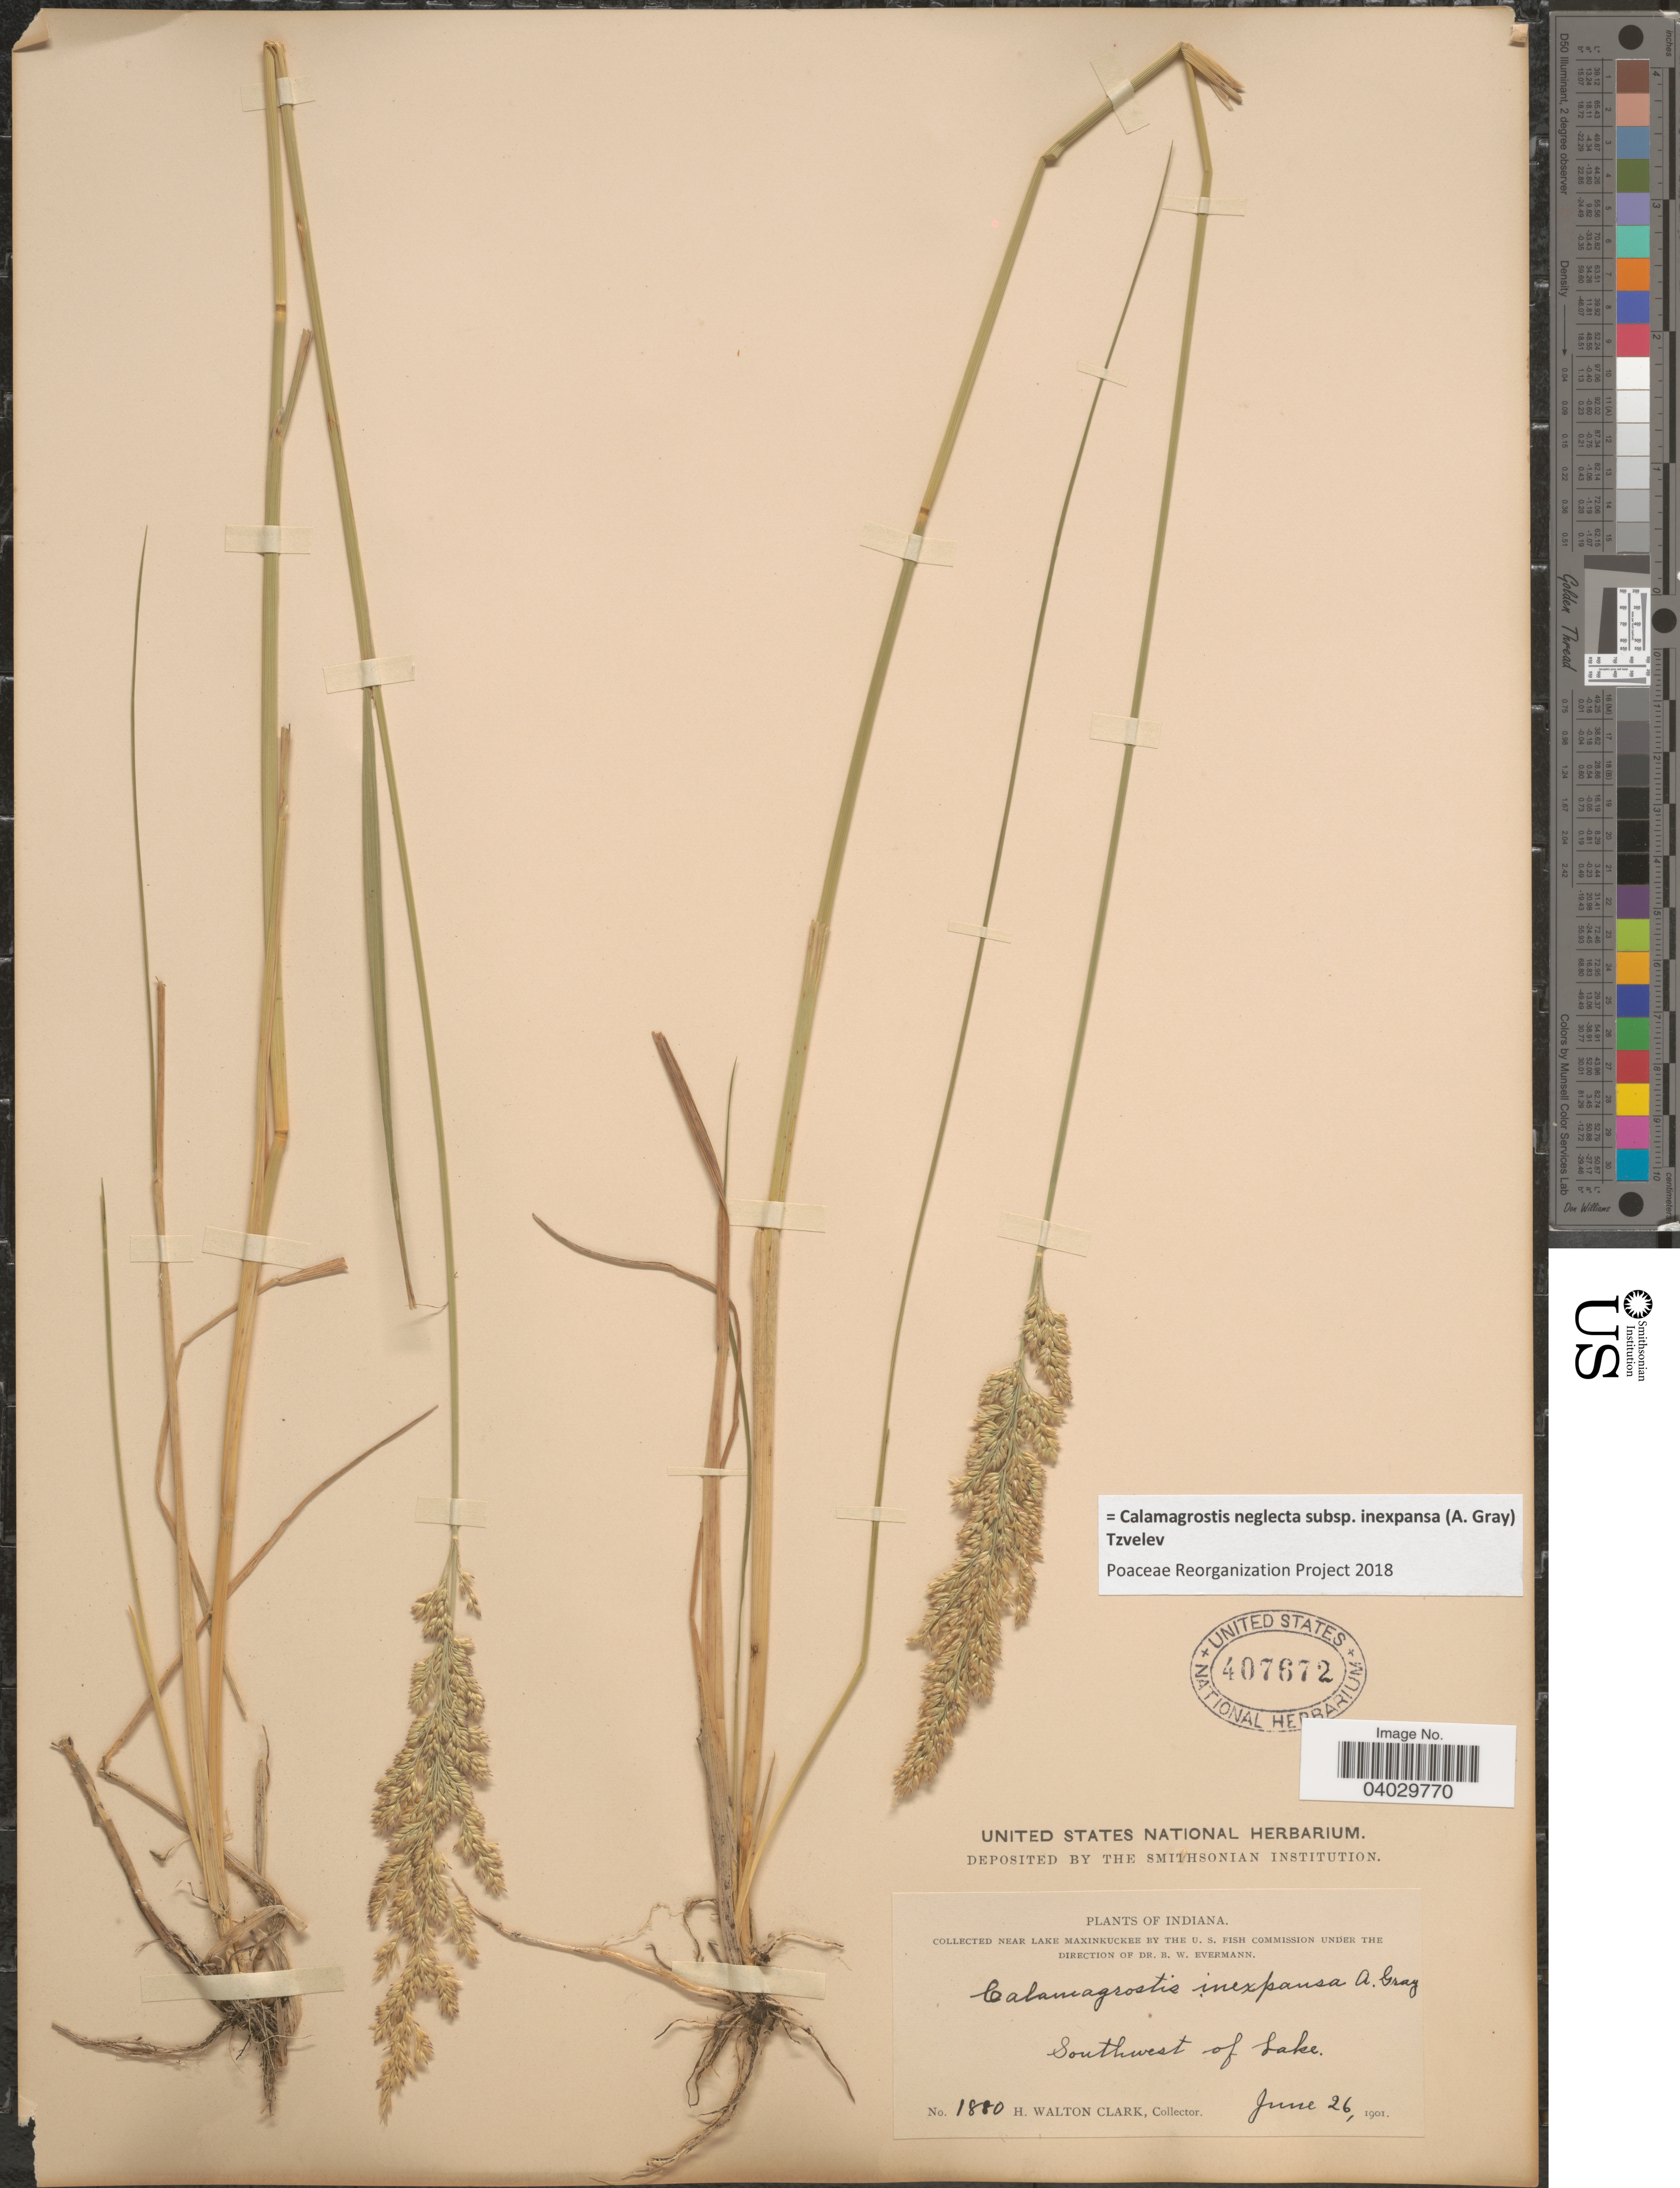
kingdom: Plantae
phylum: Tracheophyta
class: Liliopsida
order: Poales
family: Poaceae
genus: Calamagrostis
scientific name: Calamagrostis neglecta subsp. inexpansa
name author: (A. Gray) Tzvelev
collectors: H. W. Clark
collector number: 1880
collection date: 1901-06-26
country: United States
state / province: Indiana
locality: Near Lake Maxinkuckee. Southwest of lake.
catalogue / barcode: US 407672